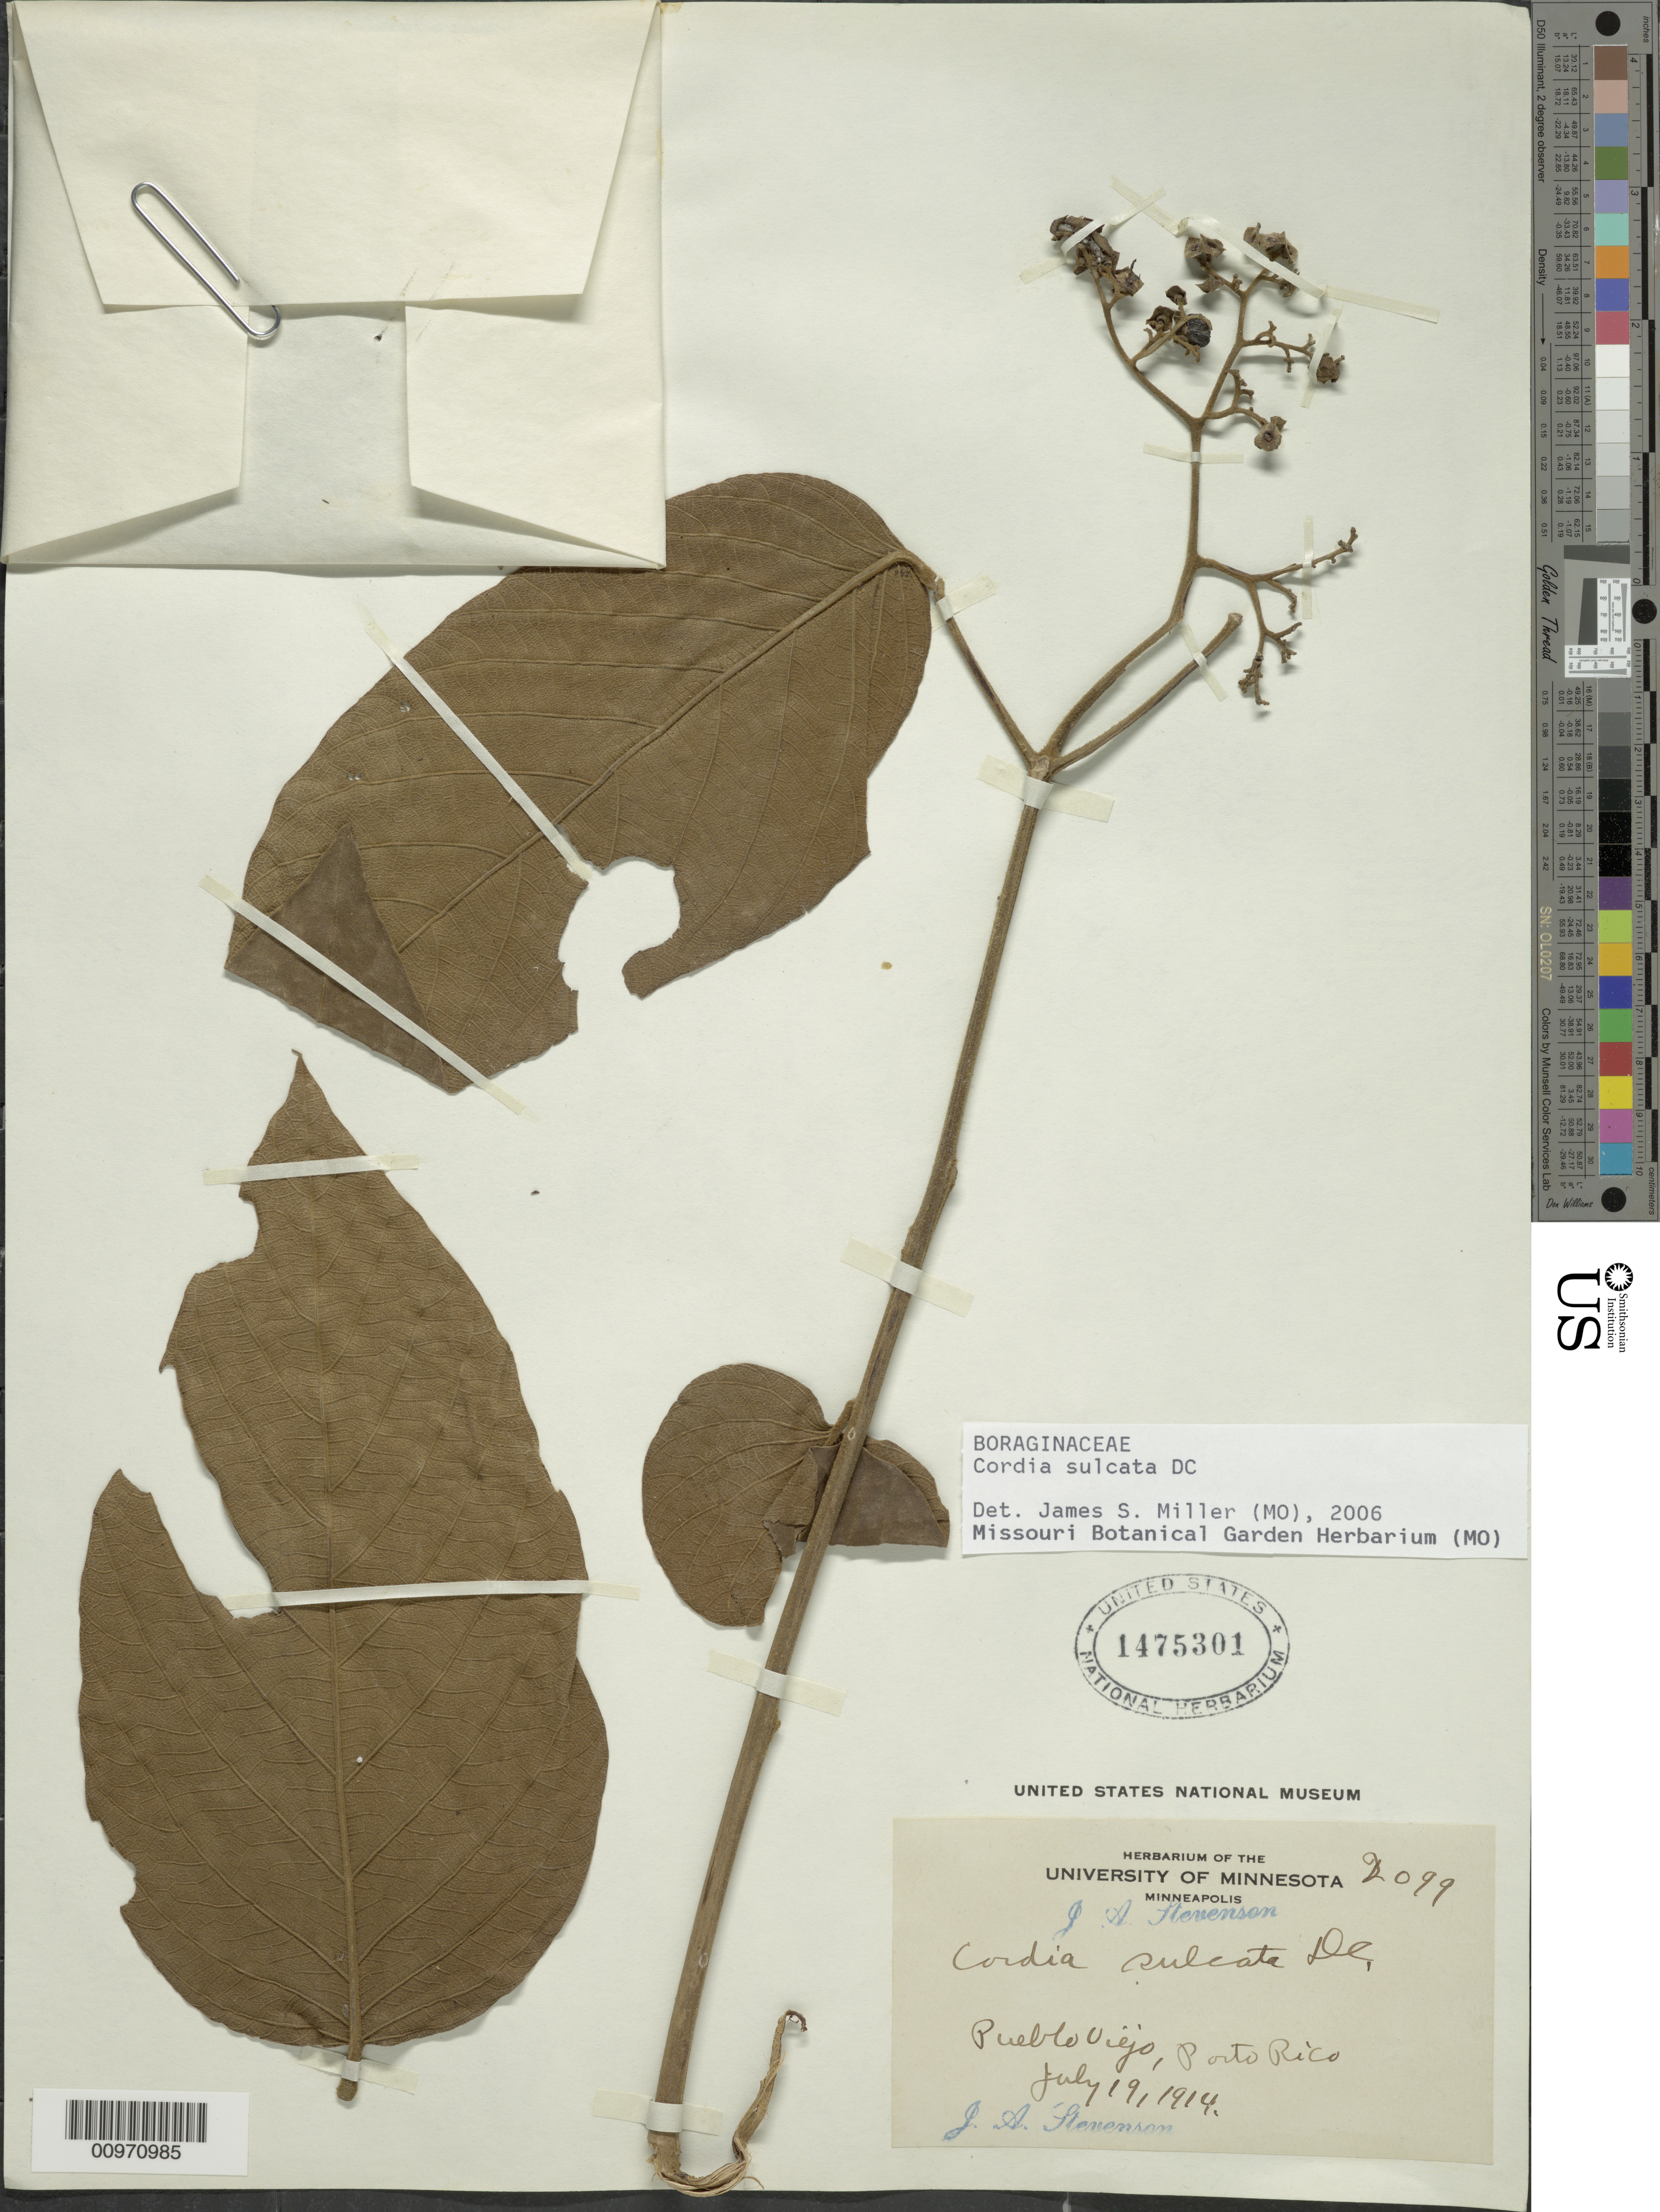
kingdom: Plantae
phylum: Tracheophyta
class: Magnoliopsida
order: Boraginales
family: Cordiaceae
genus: Cordia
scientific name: Cordia sulcata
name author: DC.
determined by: Miller, James S., (MO), Missouri Botanical Garden (UNITED STATES)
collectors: J. Stevenson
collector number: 2099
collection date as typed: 19 Jul 1914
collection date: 1914-07-19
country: Puerto Rico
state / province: Guaynabo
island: Puerto Rico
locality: Pueblo Viejo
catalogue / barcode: US 1475301